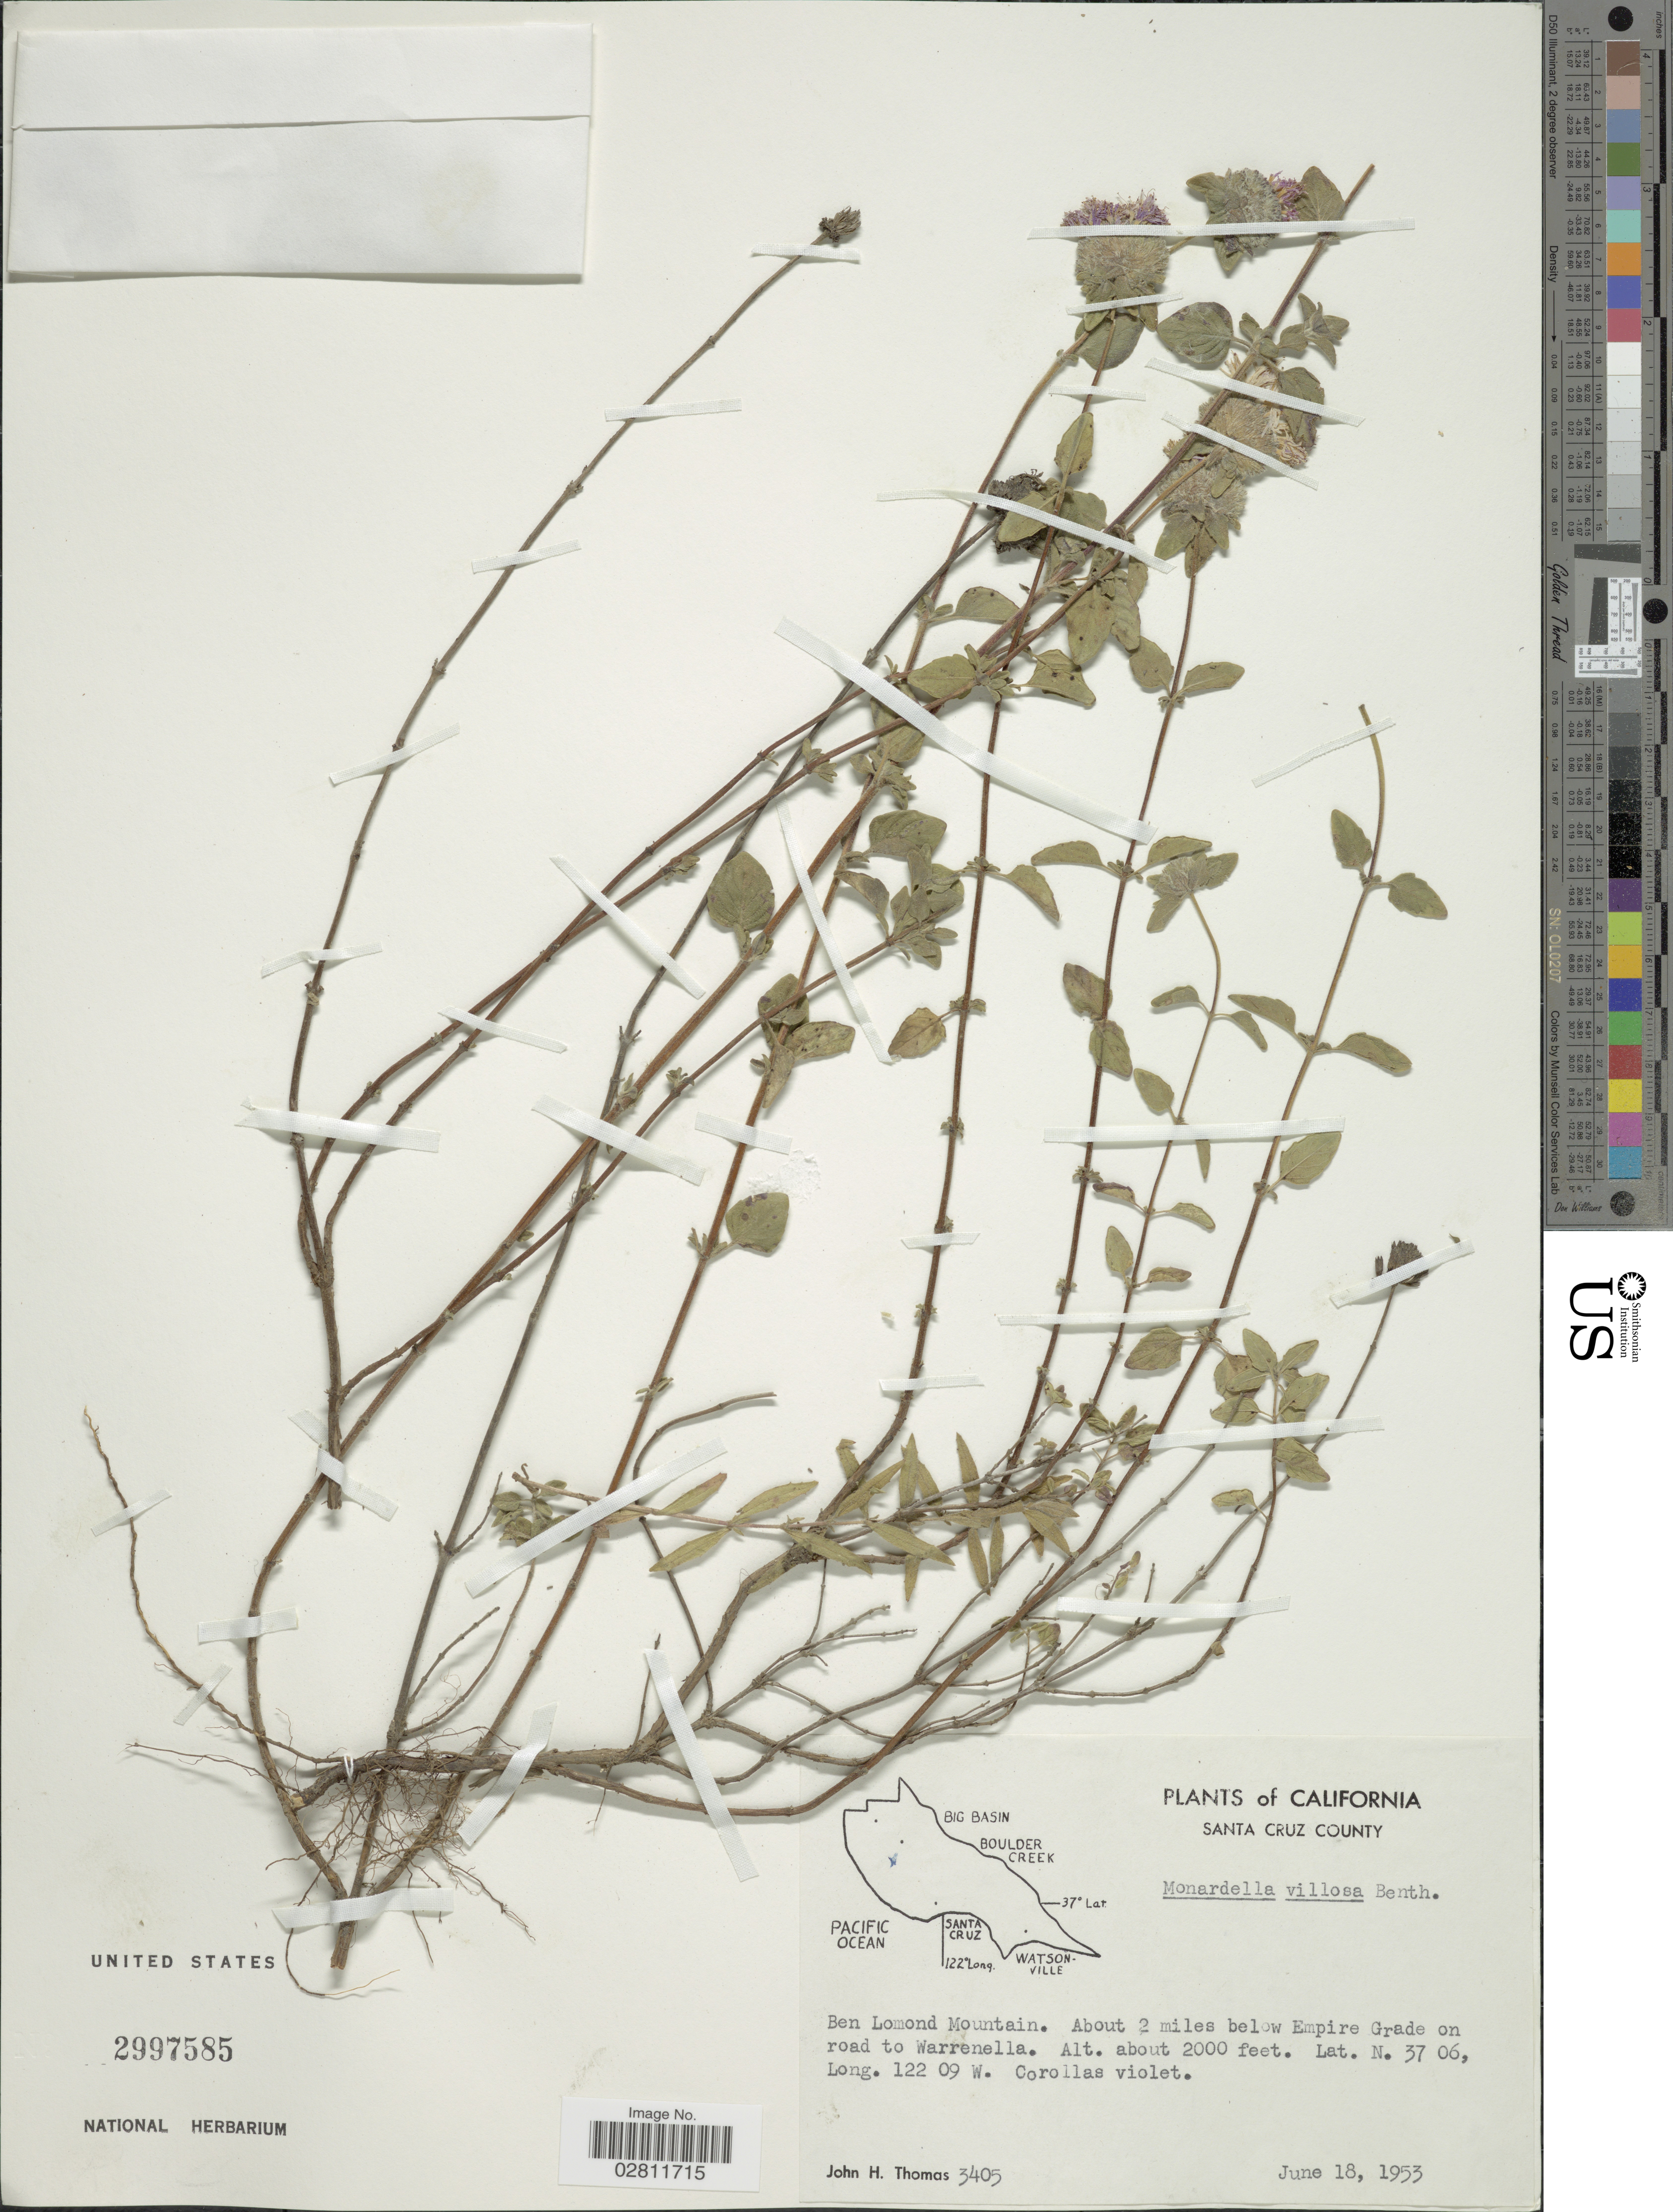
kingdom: Plantae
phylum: Tracheophyta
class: Magnoliopsida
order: Lamiales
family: Lamiaceae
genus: Monardella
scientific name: Monardella villosa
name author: Benth.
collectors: J. H. Thomas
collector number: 3405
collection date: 1953-06-18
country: United States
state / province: California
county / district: Santa Cruz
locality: Santa Cruz County. Ben Lomond Mountain. About 2 miles below Empire Grade on road to Warrenella.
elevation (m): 610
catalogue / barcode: US 2997585